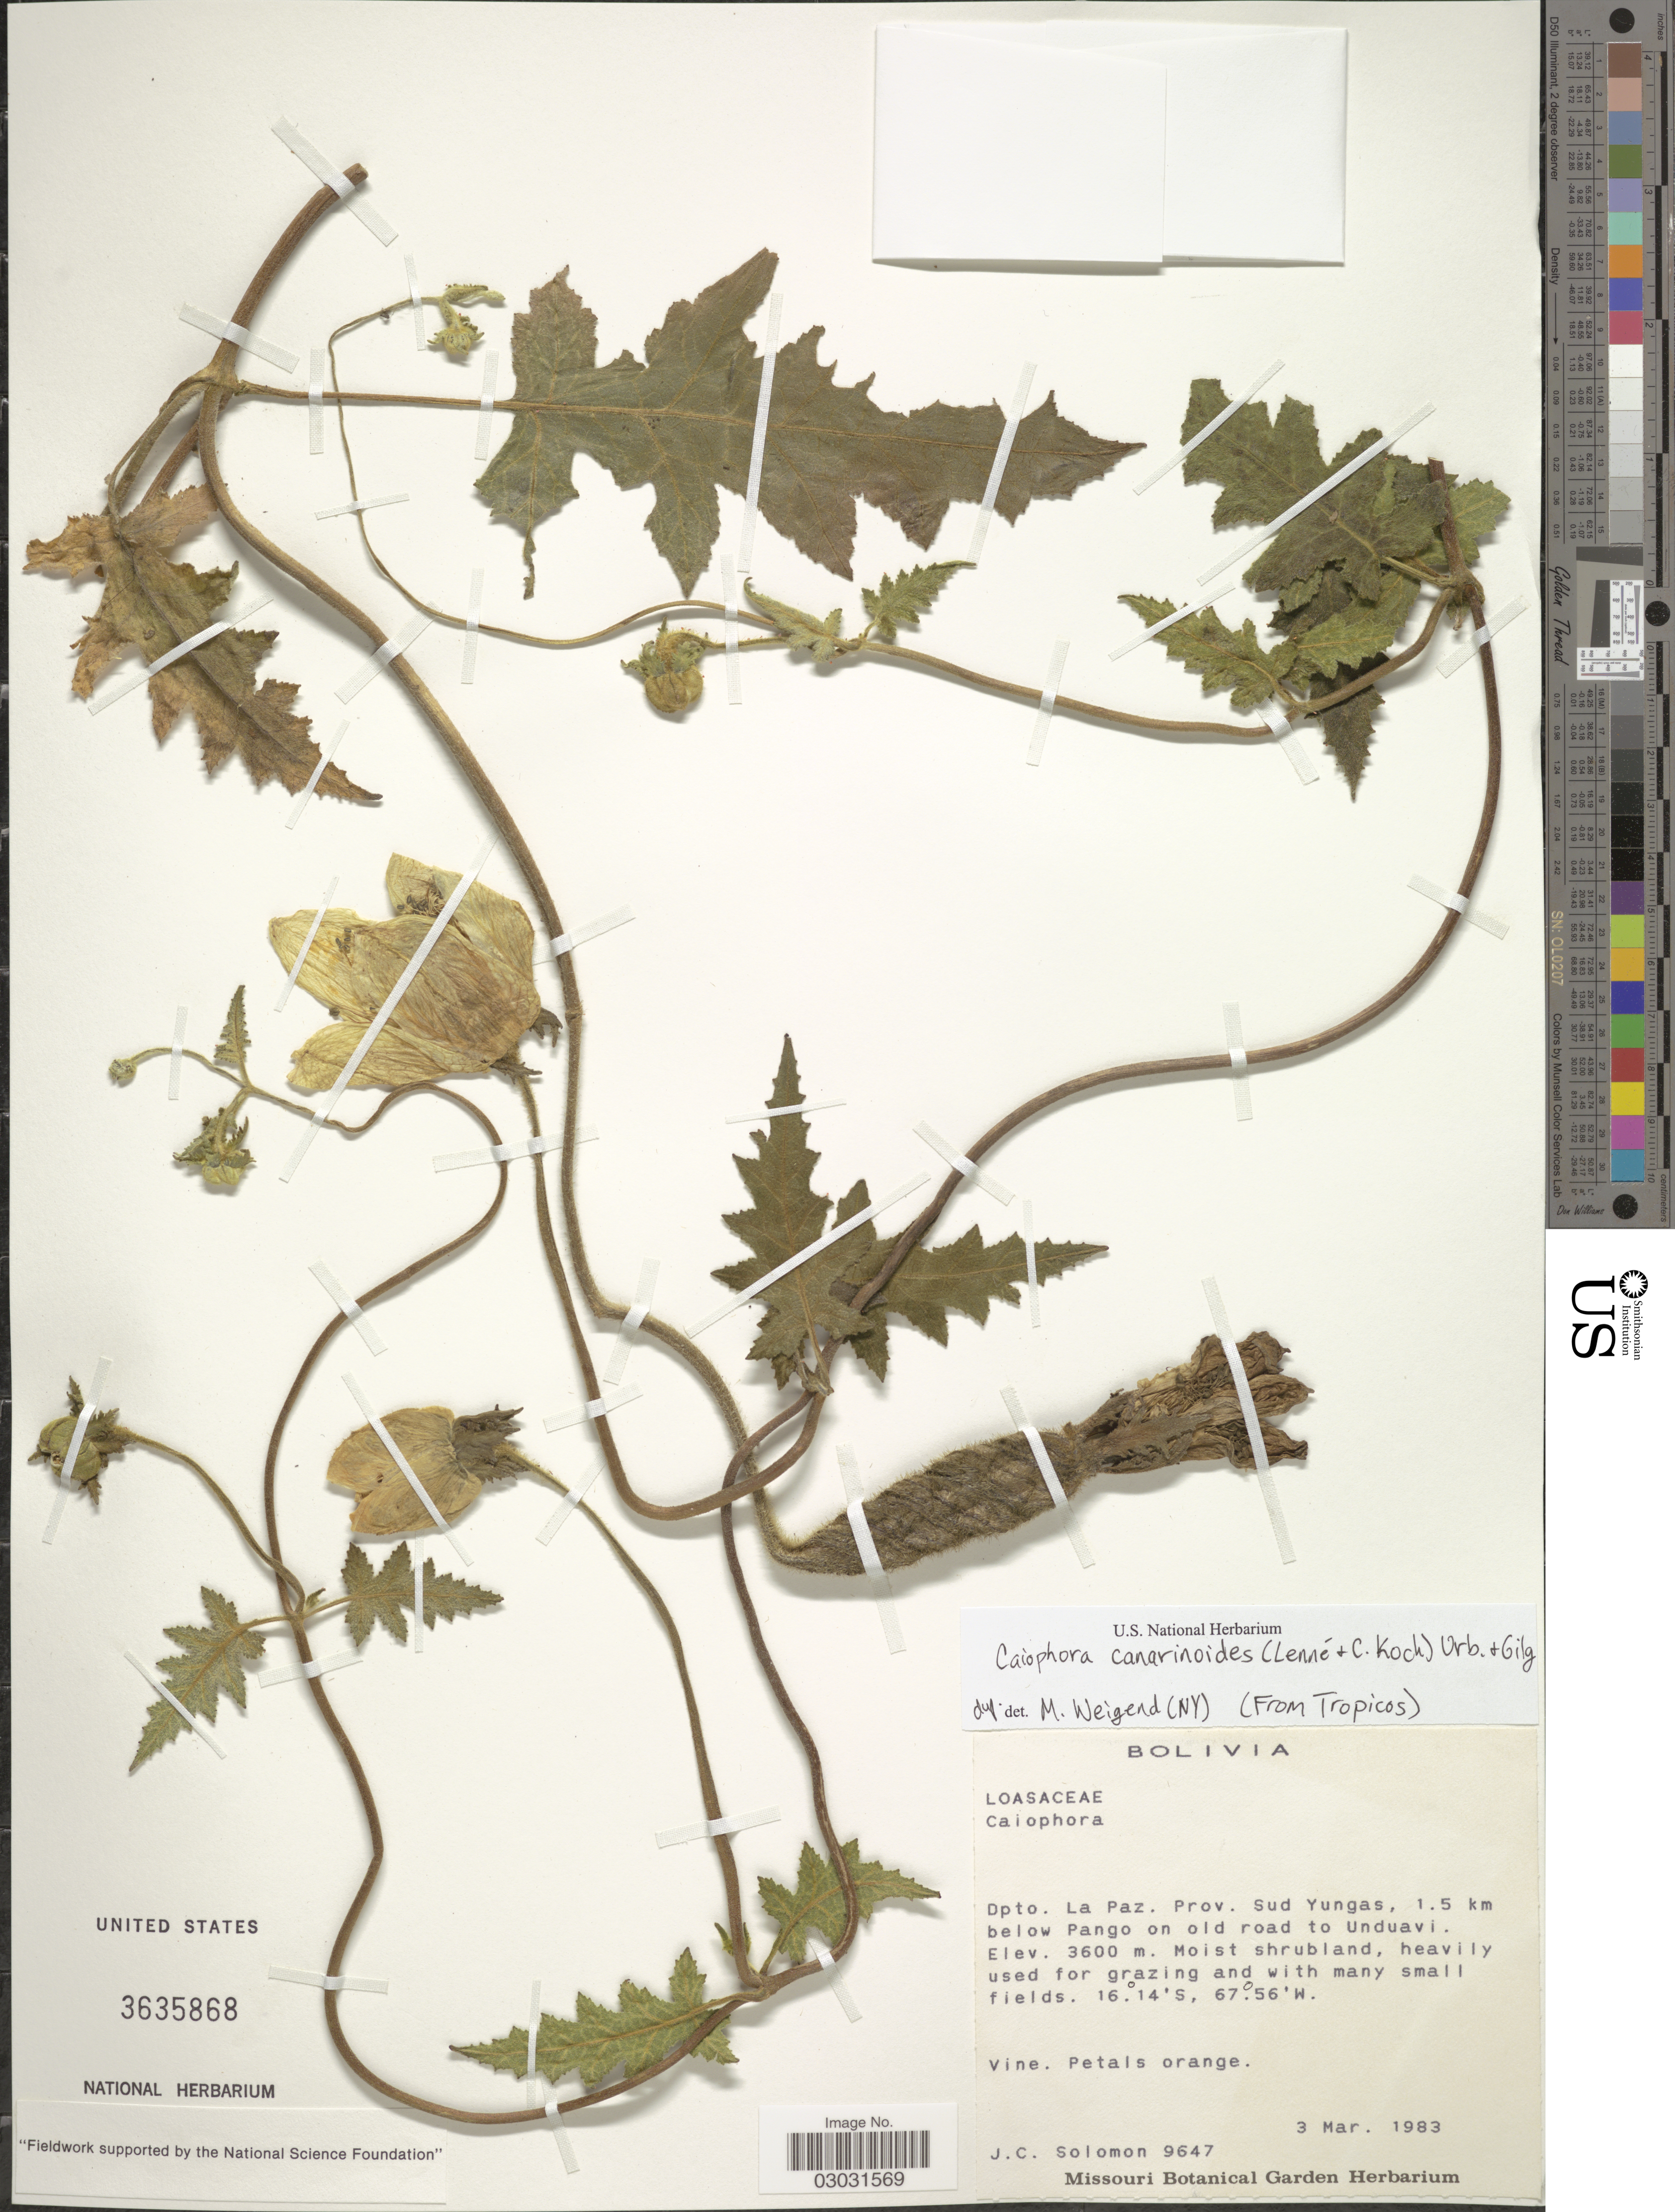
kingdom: Plantae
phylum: Tracheophyta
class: Magnoliopsida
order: Cornales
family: Loasaceae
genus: Caiophora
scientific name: Caiophora canarinoides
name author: (Lenné & K. Koch) Urb. & Gilg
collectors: J. C. Solomon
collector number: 9647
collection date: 1983-03-03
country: Bolivia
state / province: La Paz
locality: Dpto. La Paz. Prov. Sud Yungas, 1.5 km below Pango on old road to Unduavi.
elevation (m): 3600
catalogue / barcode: US 3635868